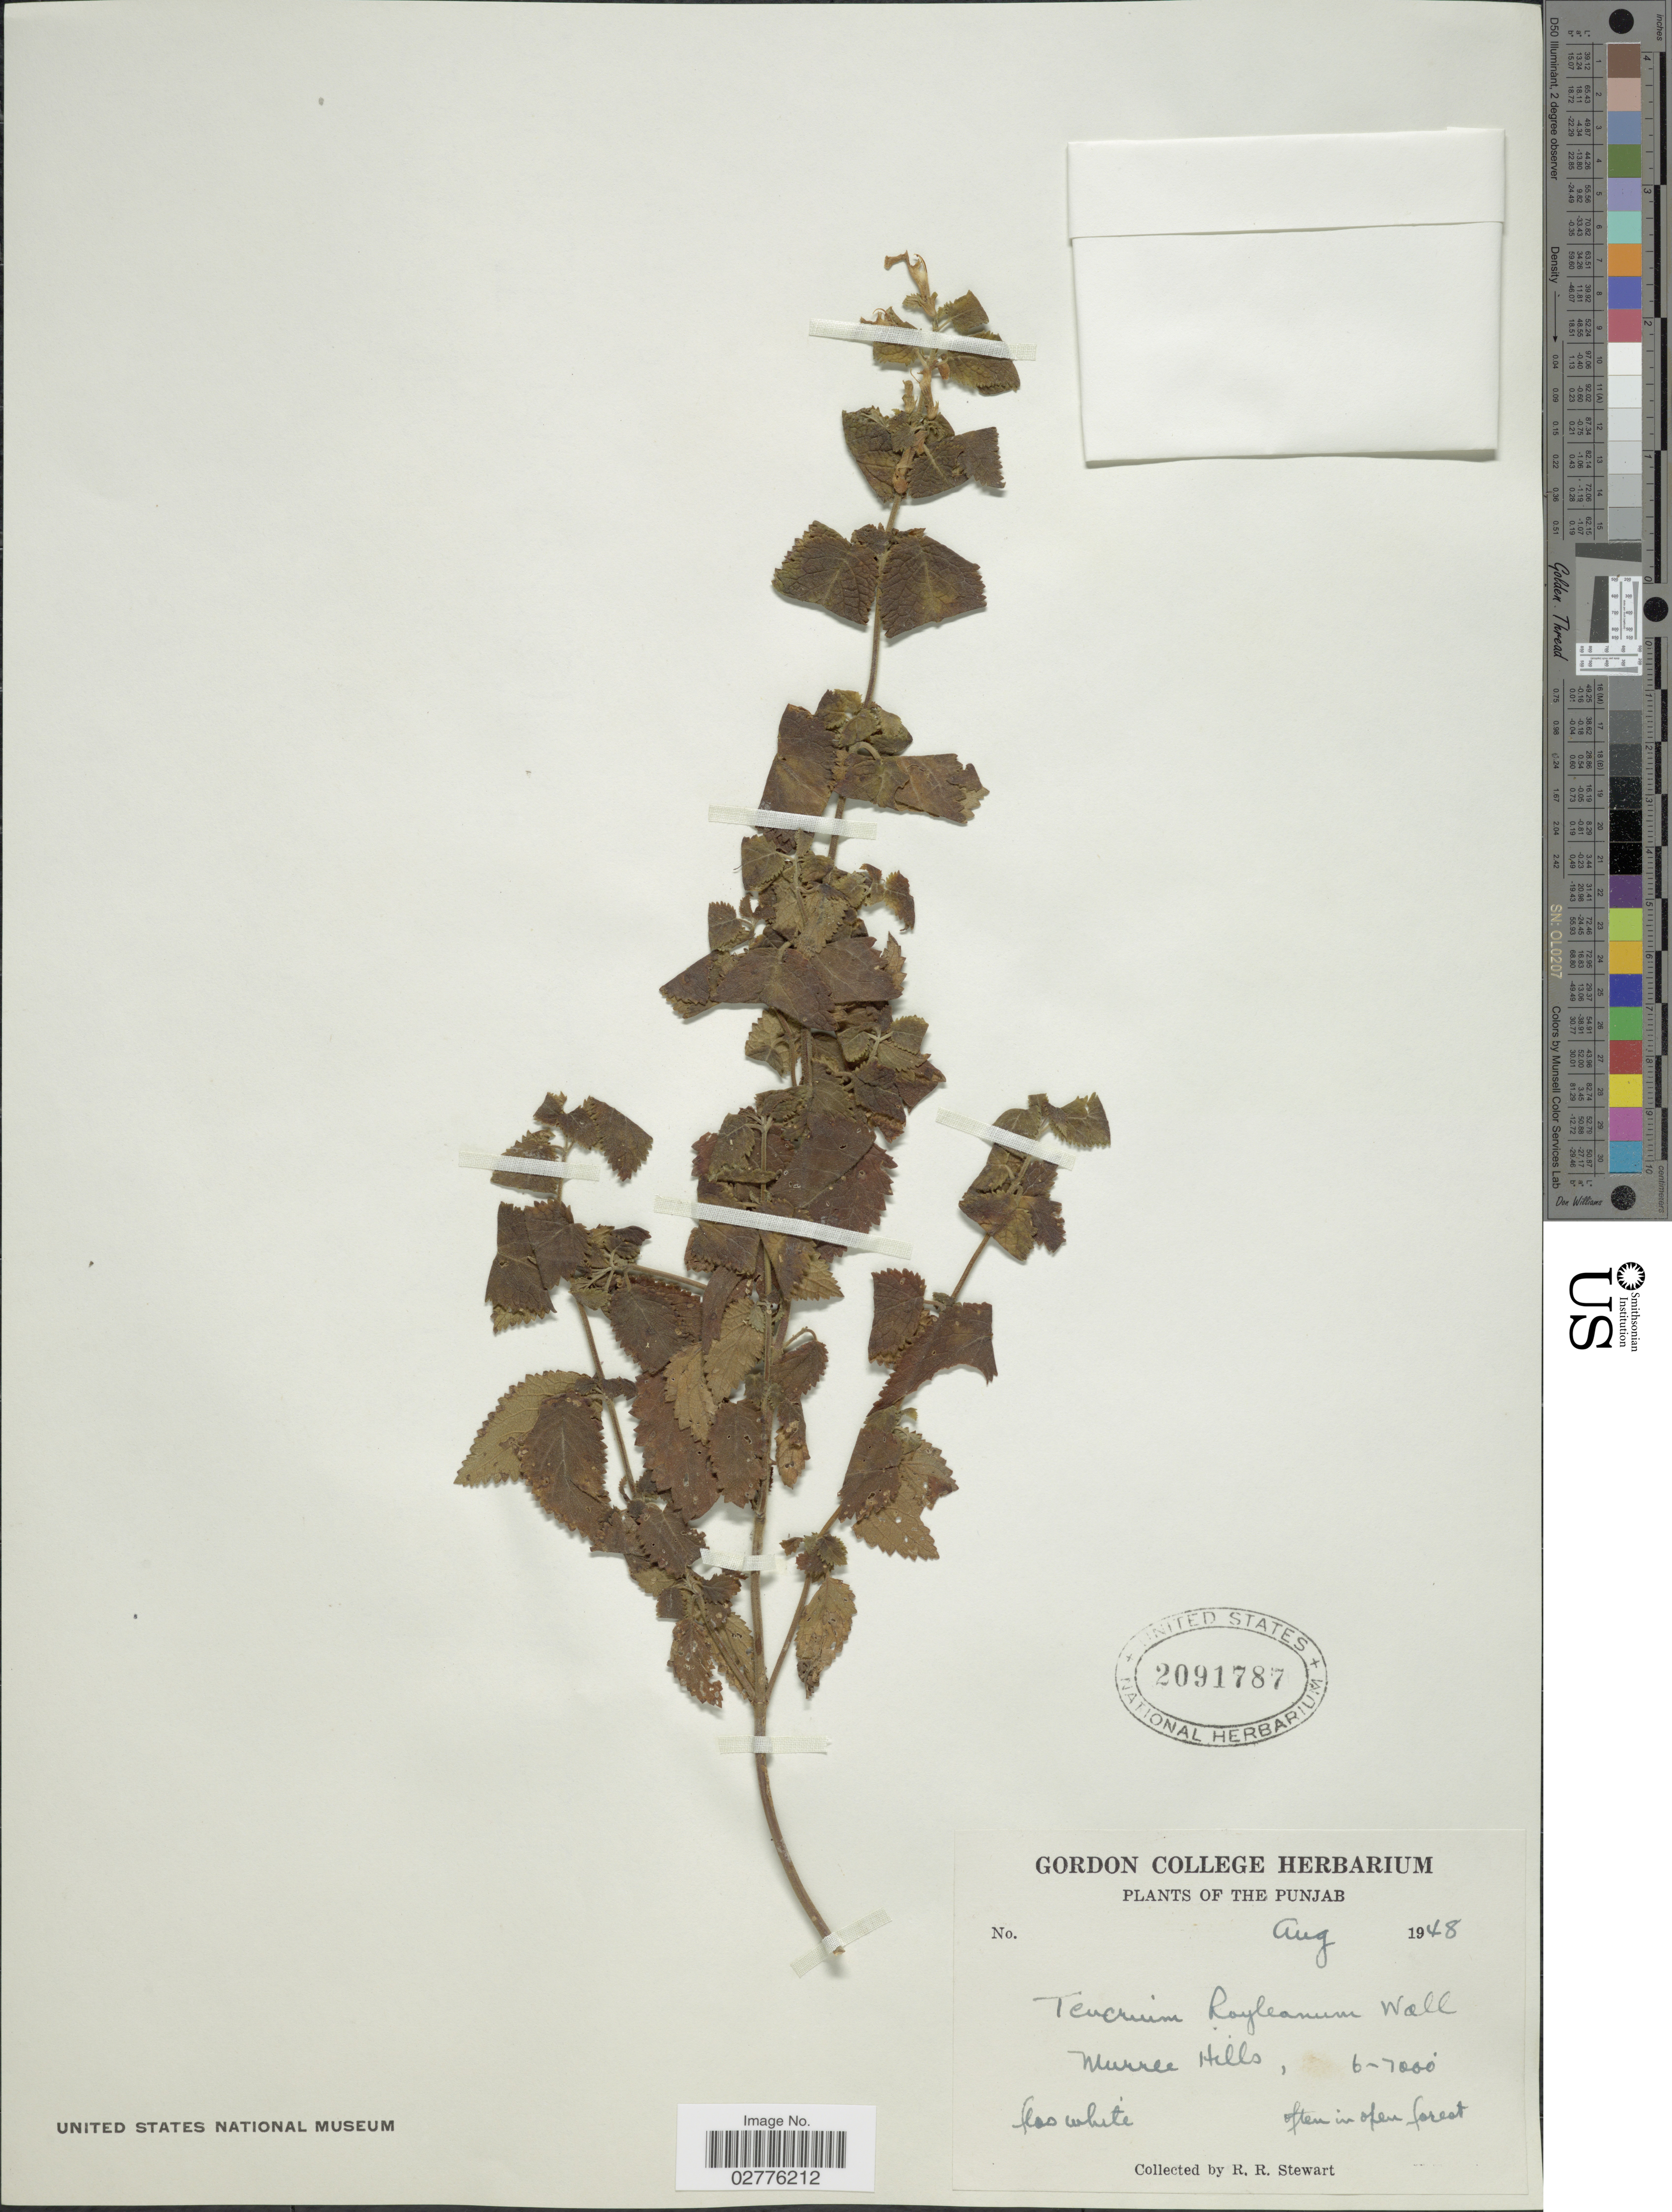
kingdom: Plantae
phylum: Tracheophyta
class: Magnoliopsida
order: Lamiales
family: Lamiaceae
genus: Teucrium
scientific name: Teucrium royleanum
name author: Wall. ex Benth.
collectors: R. R. Stewart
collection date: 1948-08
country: Pakistan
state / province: Punjab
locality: Murree Hills.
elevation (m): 1829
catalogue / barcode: US 2091787